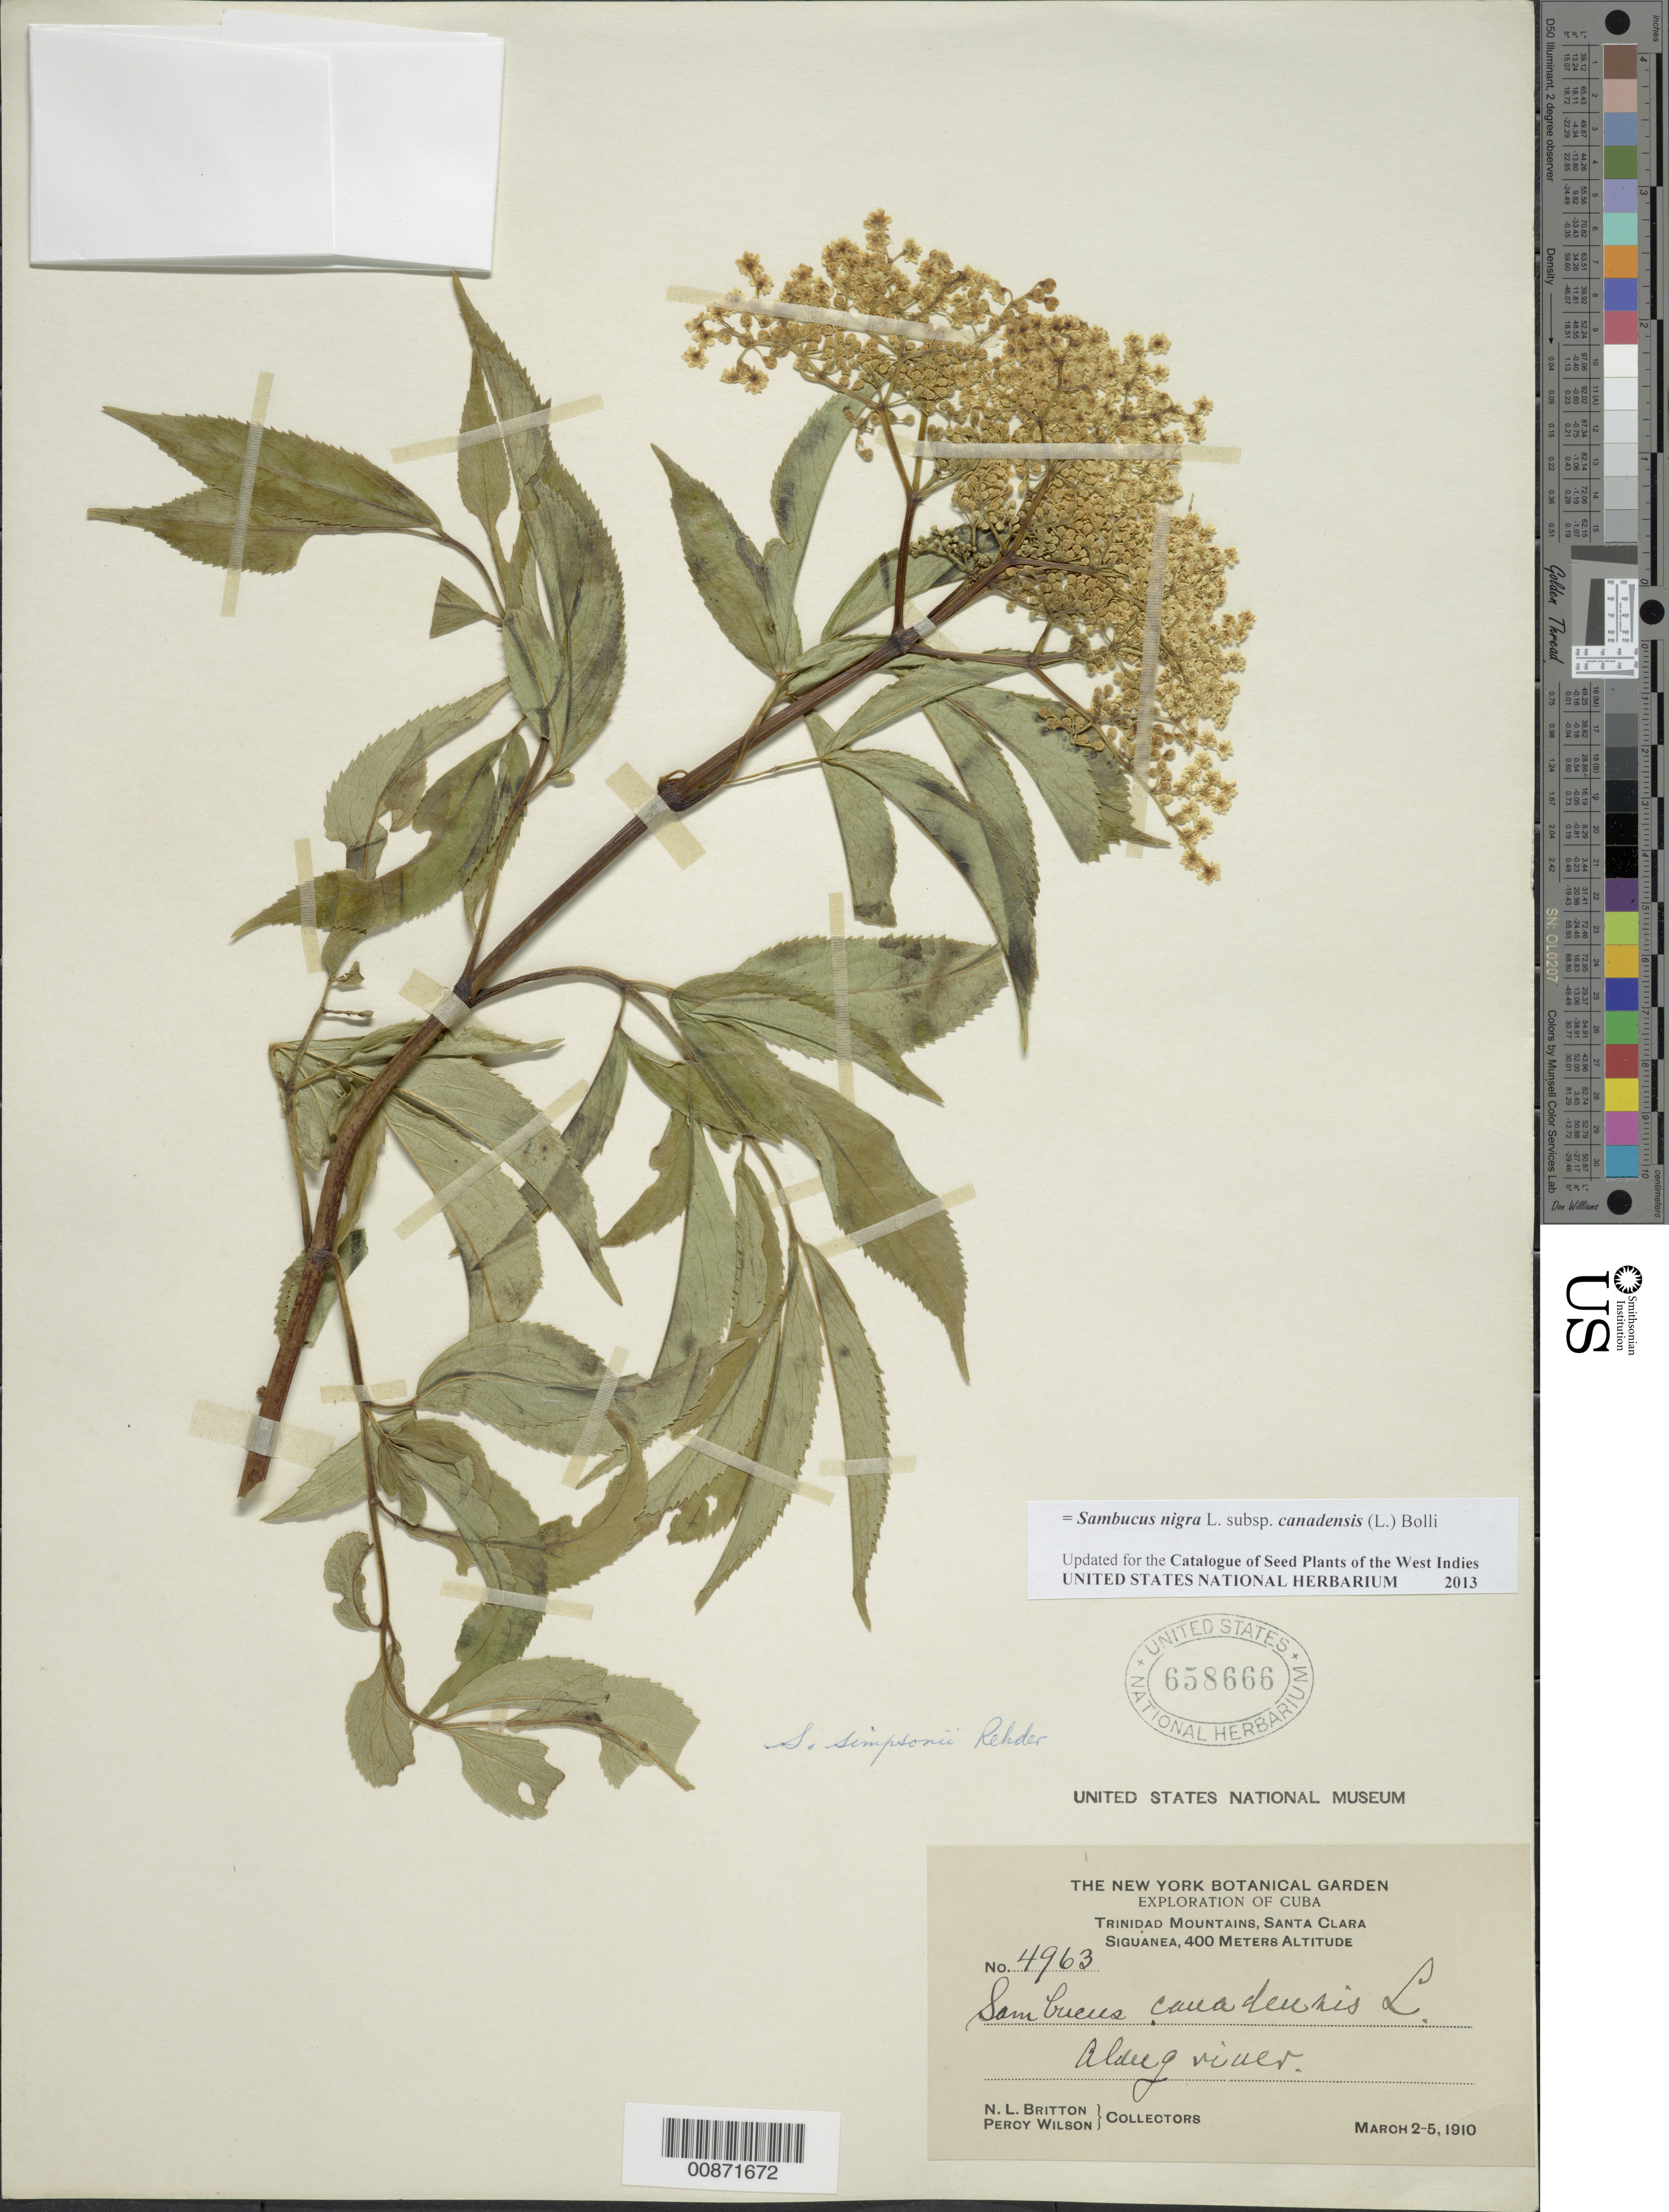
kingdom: Plantae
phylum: Tracheophyta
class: Magnoliopsida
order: Dipsacales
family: Viburnaceae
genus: Sambucus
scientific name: Sambucus nigra subsp. canadensis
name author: (L.) Bolli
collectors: N. Britton & P. Wilson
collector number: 4963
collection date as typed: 02 Mar 1910 to 05 Mar 1910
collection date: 1910-03-02/1910-03-05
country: Cuba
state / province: Las Villas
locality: Trinidad Mountains, Siguanea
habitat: Along river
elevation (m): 400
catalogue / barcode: US 658666